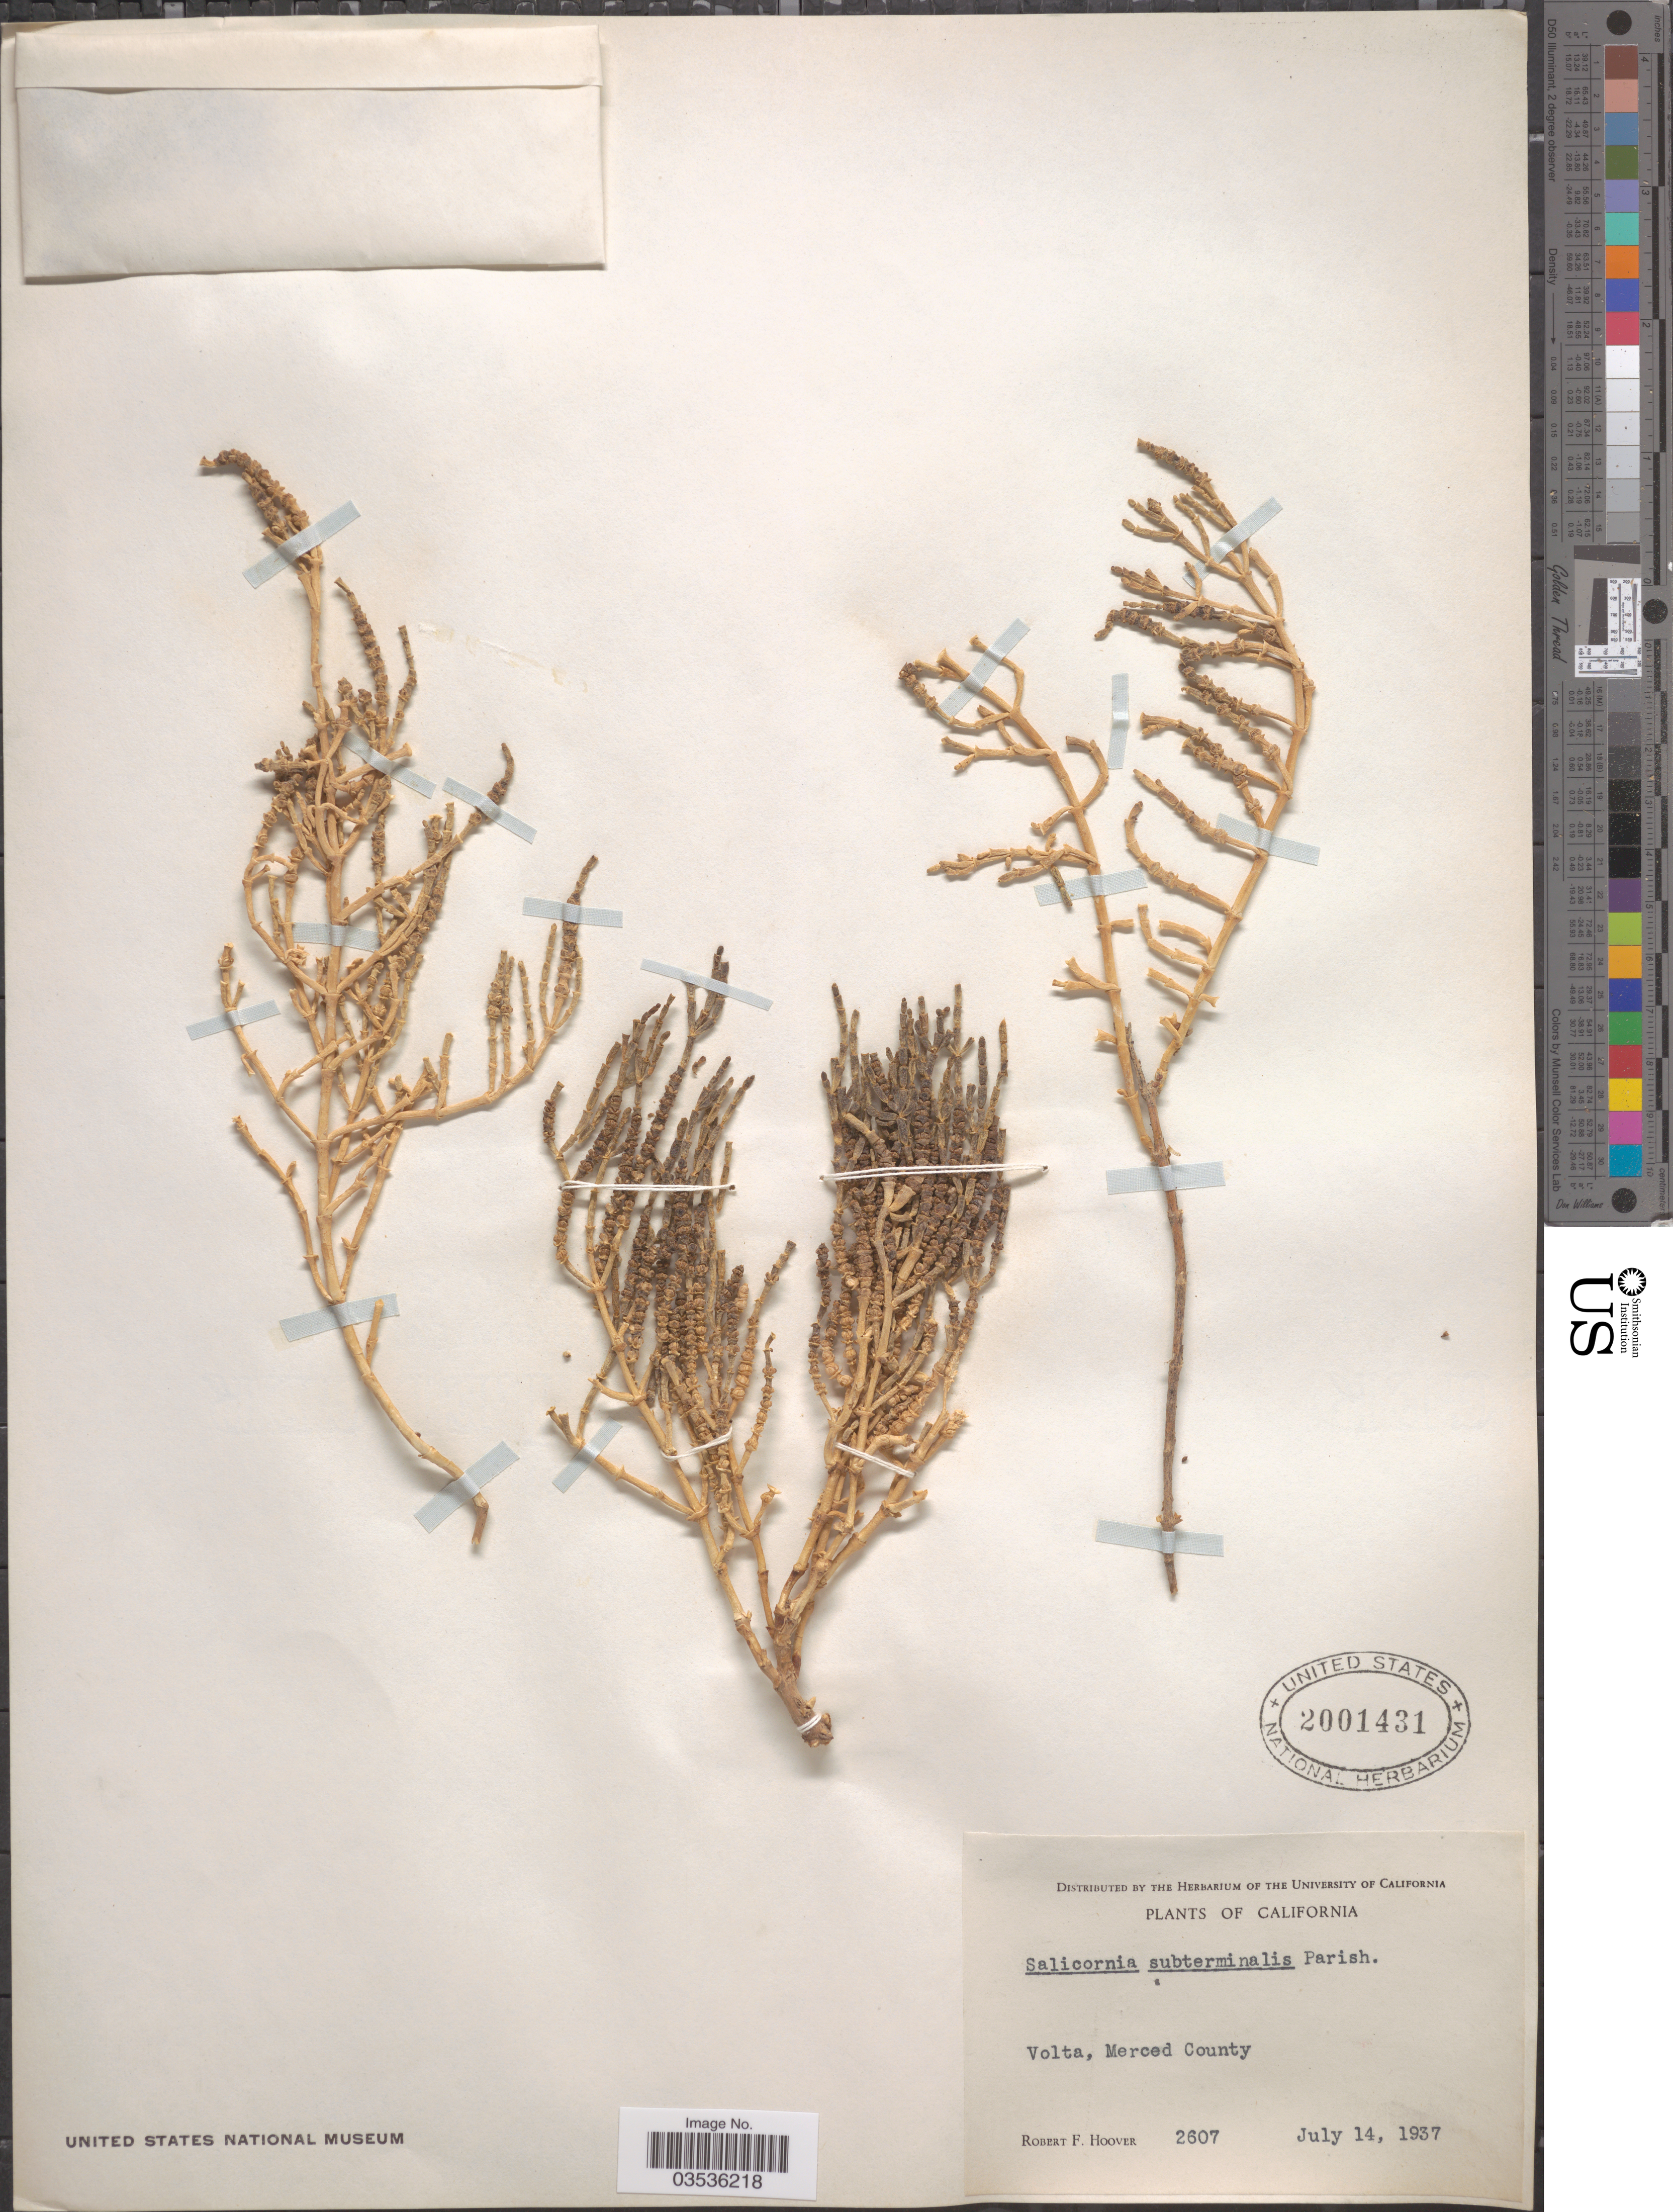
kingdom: Plantae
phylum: Tracheophyta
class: Magnoliopsida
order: Caryophyllales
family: Amaranthaceae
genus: Salicornia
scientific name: Salicornia subterminalis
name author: Parish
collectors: R. F. Hoover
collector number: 2607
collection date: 1937-07-14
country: United States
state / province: California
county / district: Merced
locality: Volta, Merced County.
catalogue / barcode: US 2001431